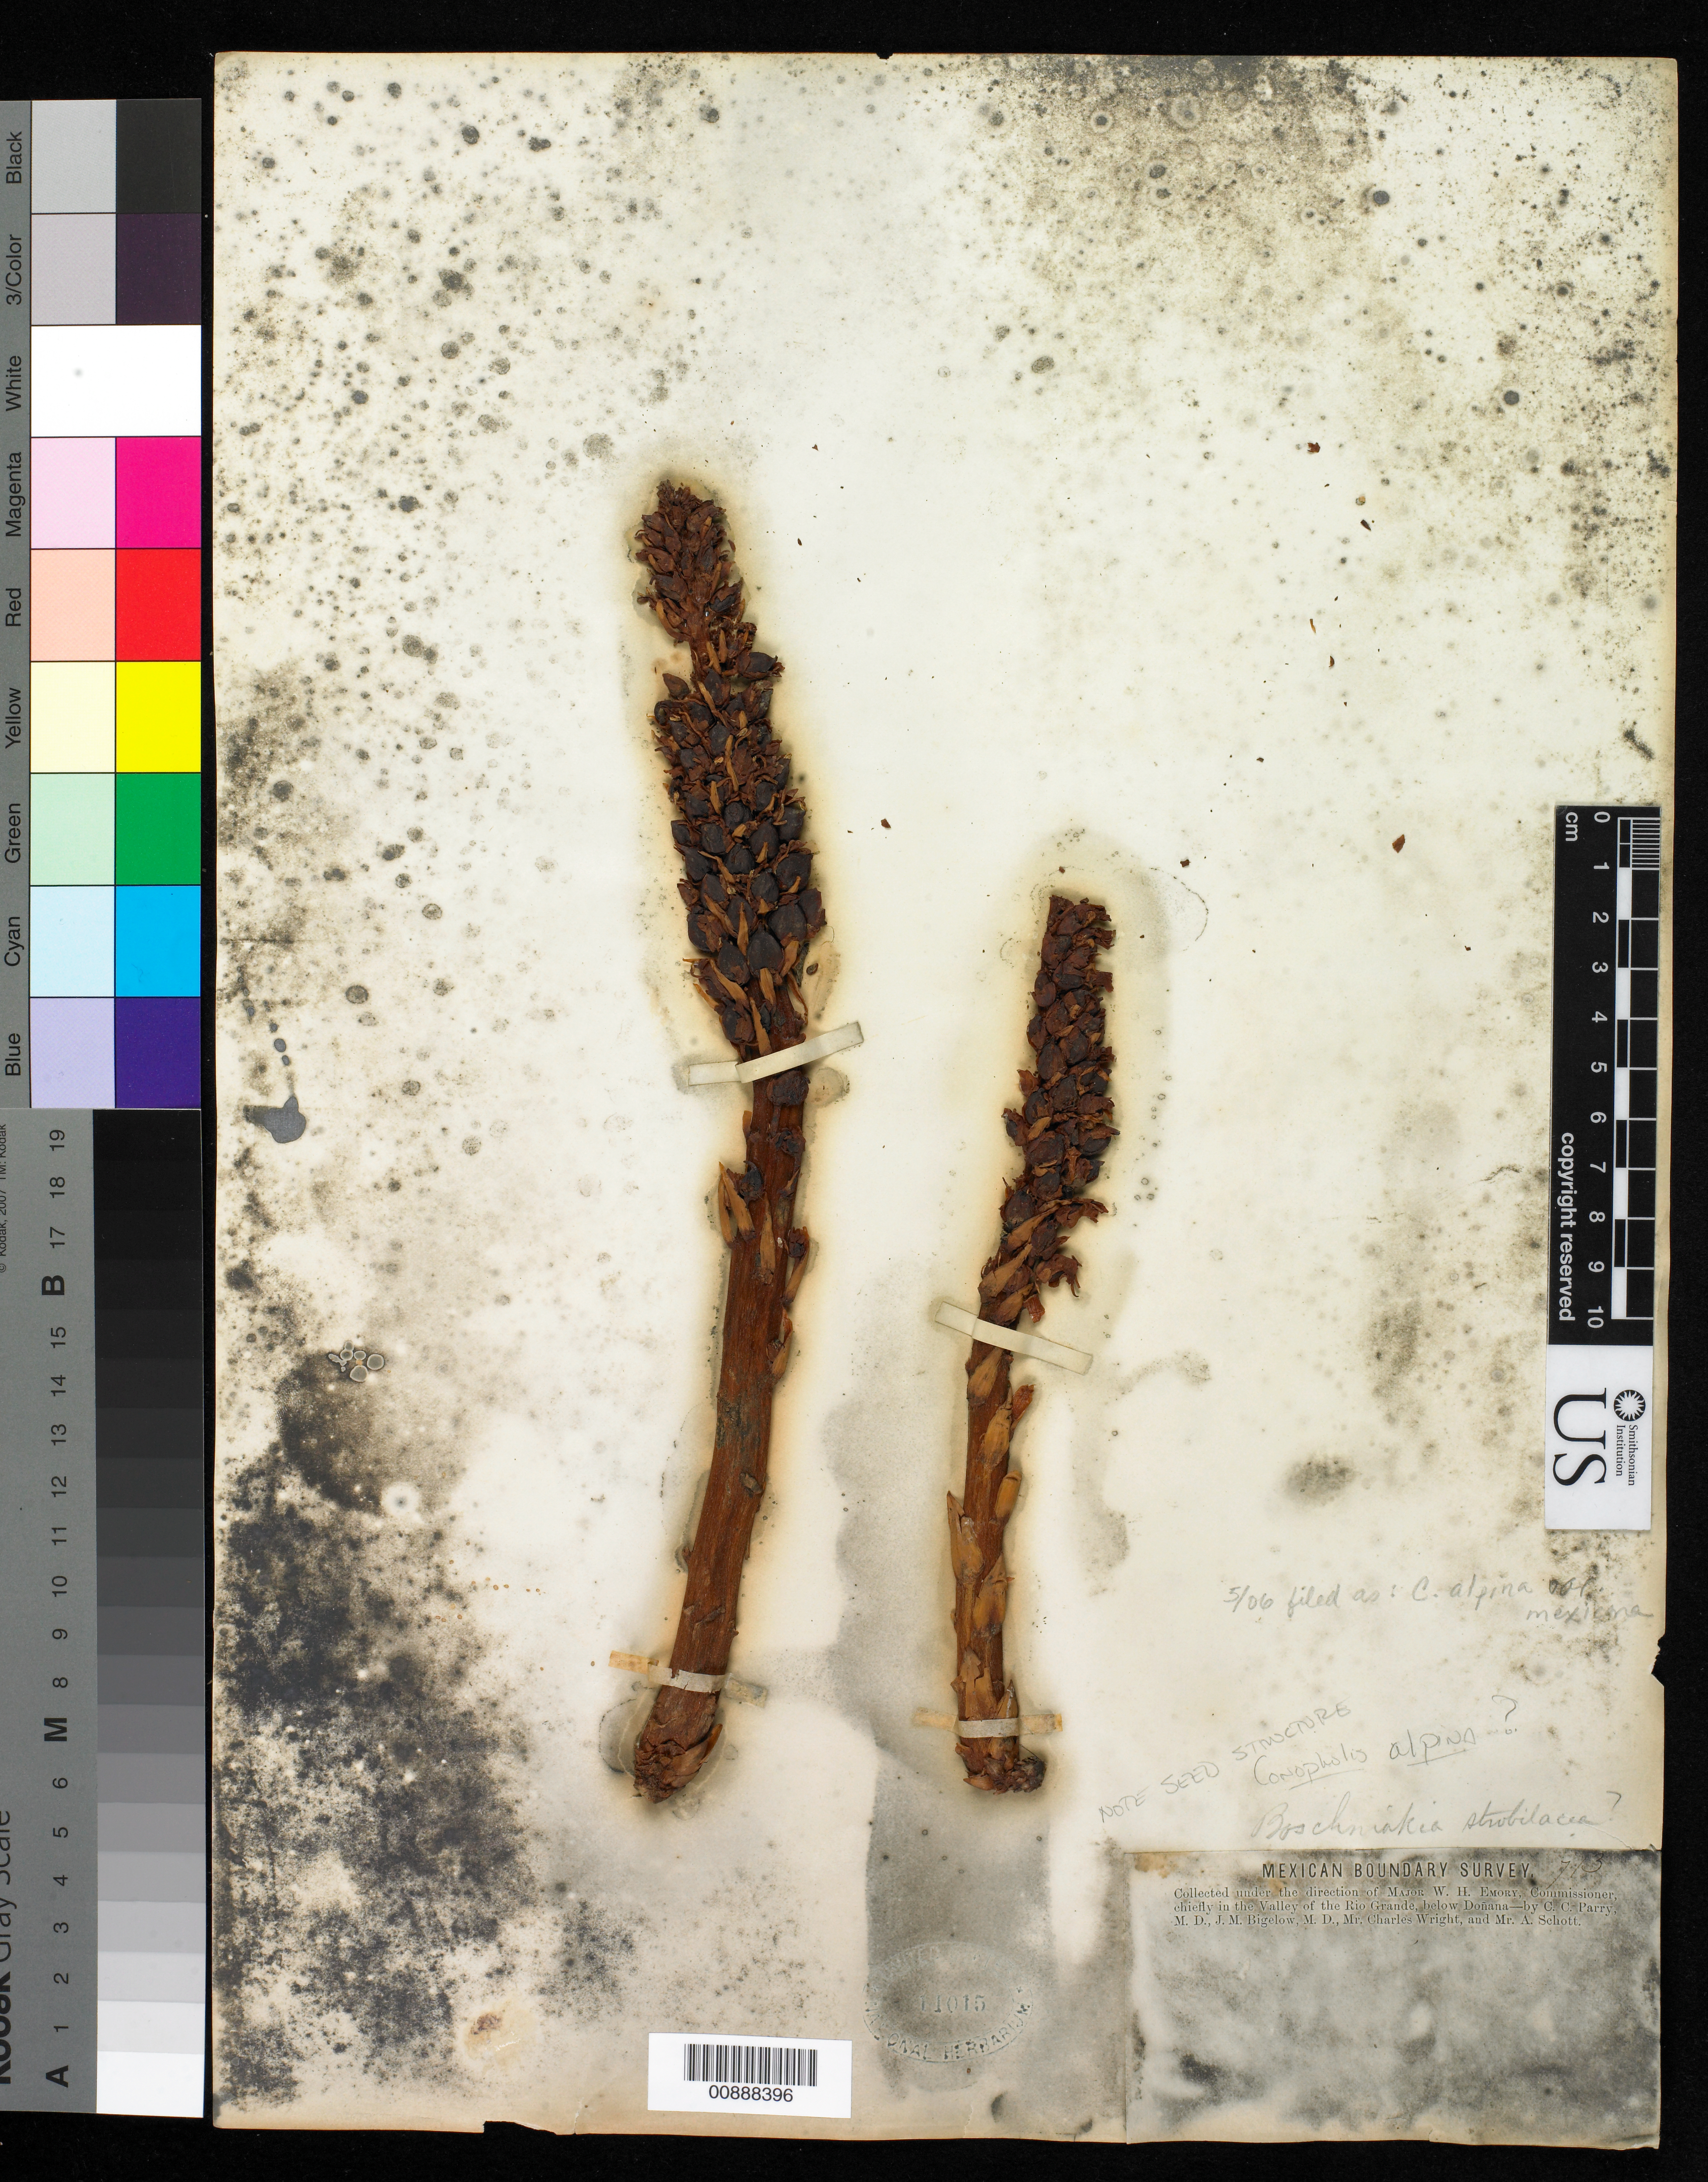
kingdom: Plantae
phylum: Tracheophyta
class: Magnoliopsida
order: Lamiales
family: Orobanchaceae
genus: Conopholis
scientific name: Conopholis alpina var. mexicana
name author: (A. Gray ex S. Watson) R.R. Haynes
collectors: C. C. Parry, J. M. Bigelow, C. Wright & A. C. V. Schott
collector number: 713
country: United States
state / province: New Mexico / Texas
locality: Valley of the Rio Grande, below Doñana.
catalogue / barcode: US 11015